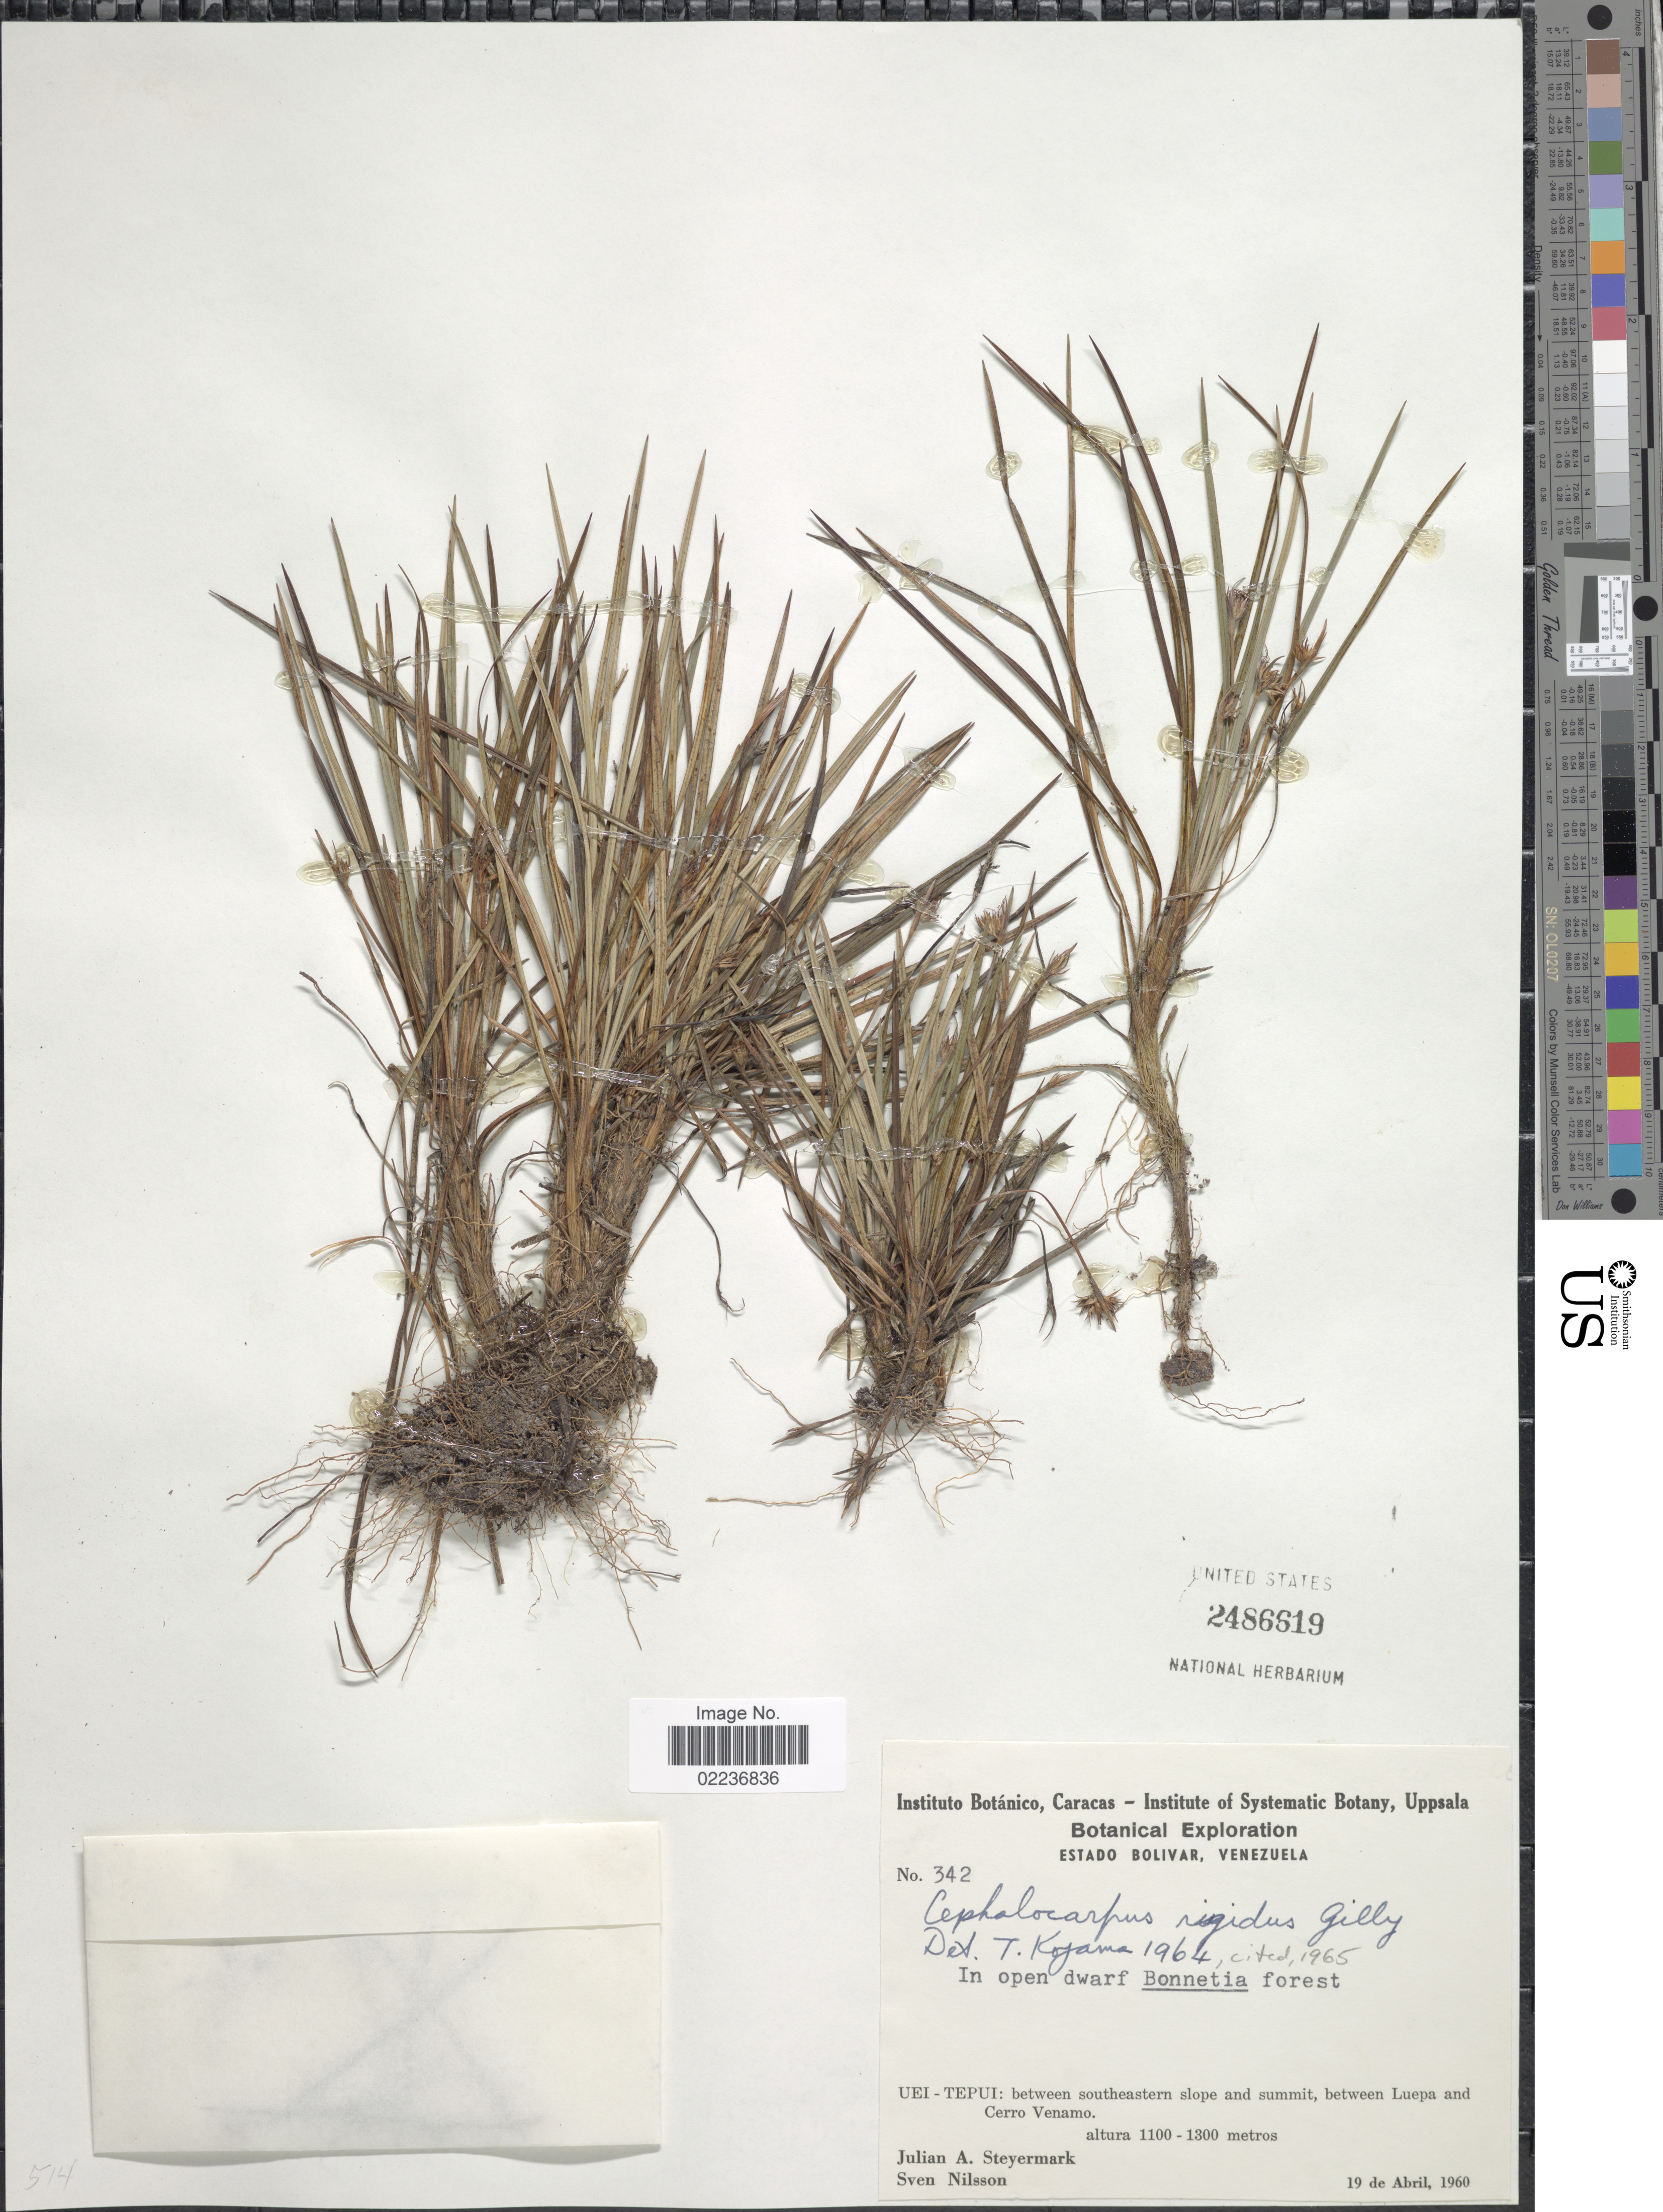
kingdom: Plantae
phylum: Tracheophyta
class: Liliopsida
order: Poales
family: Cyperaceae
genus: Cephalocarpus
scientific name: Cephalocarpus rigidus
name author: Gilly ex Gleason & Killip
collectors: J. Steyermark & Sv. Nilsson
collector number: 342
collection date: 1960-04-19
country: Venezuela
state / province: Bolivar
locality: In open dwarf Bonnetia forest, Uei-Tepui: between southeastern slope and summit, between Luepa and Cerro Venamo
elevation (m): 1100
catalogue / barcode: US 2486619